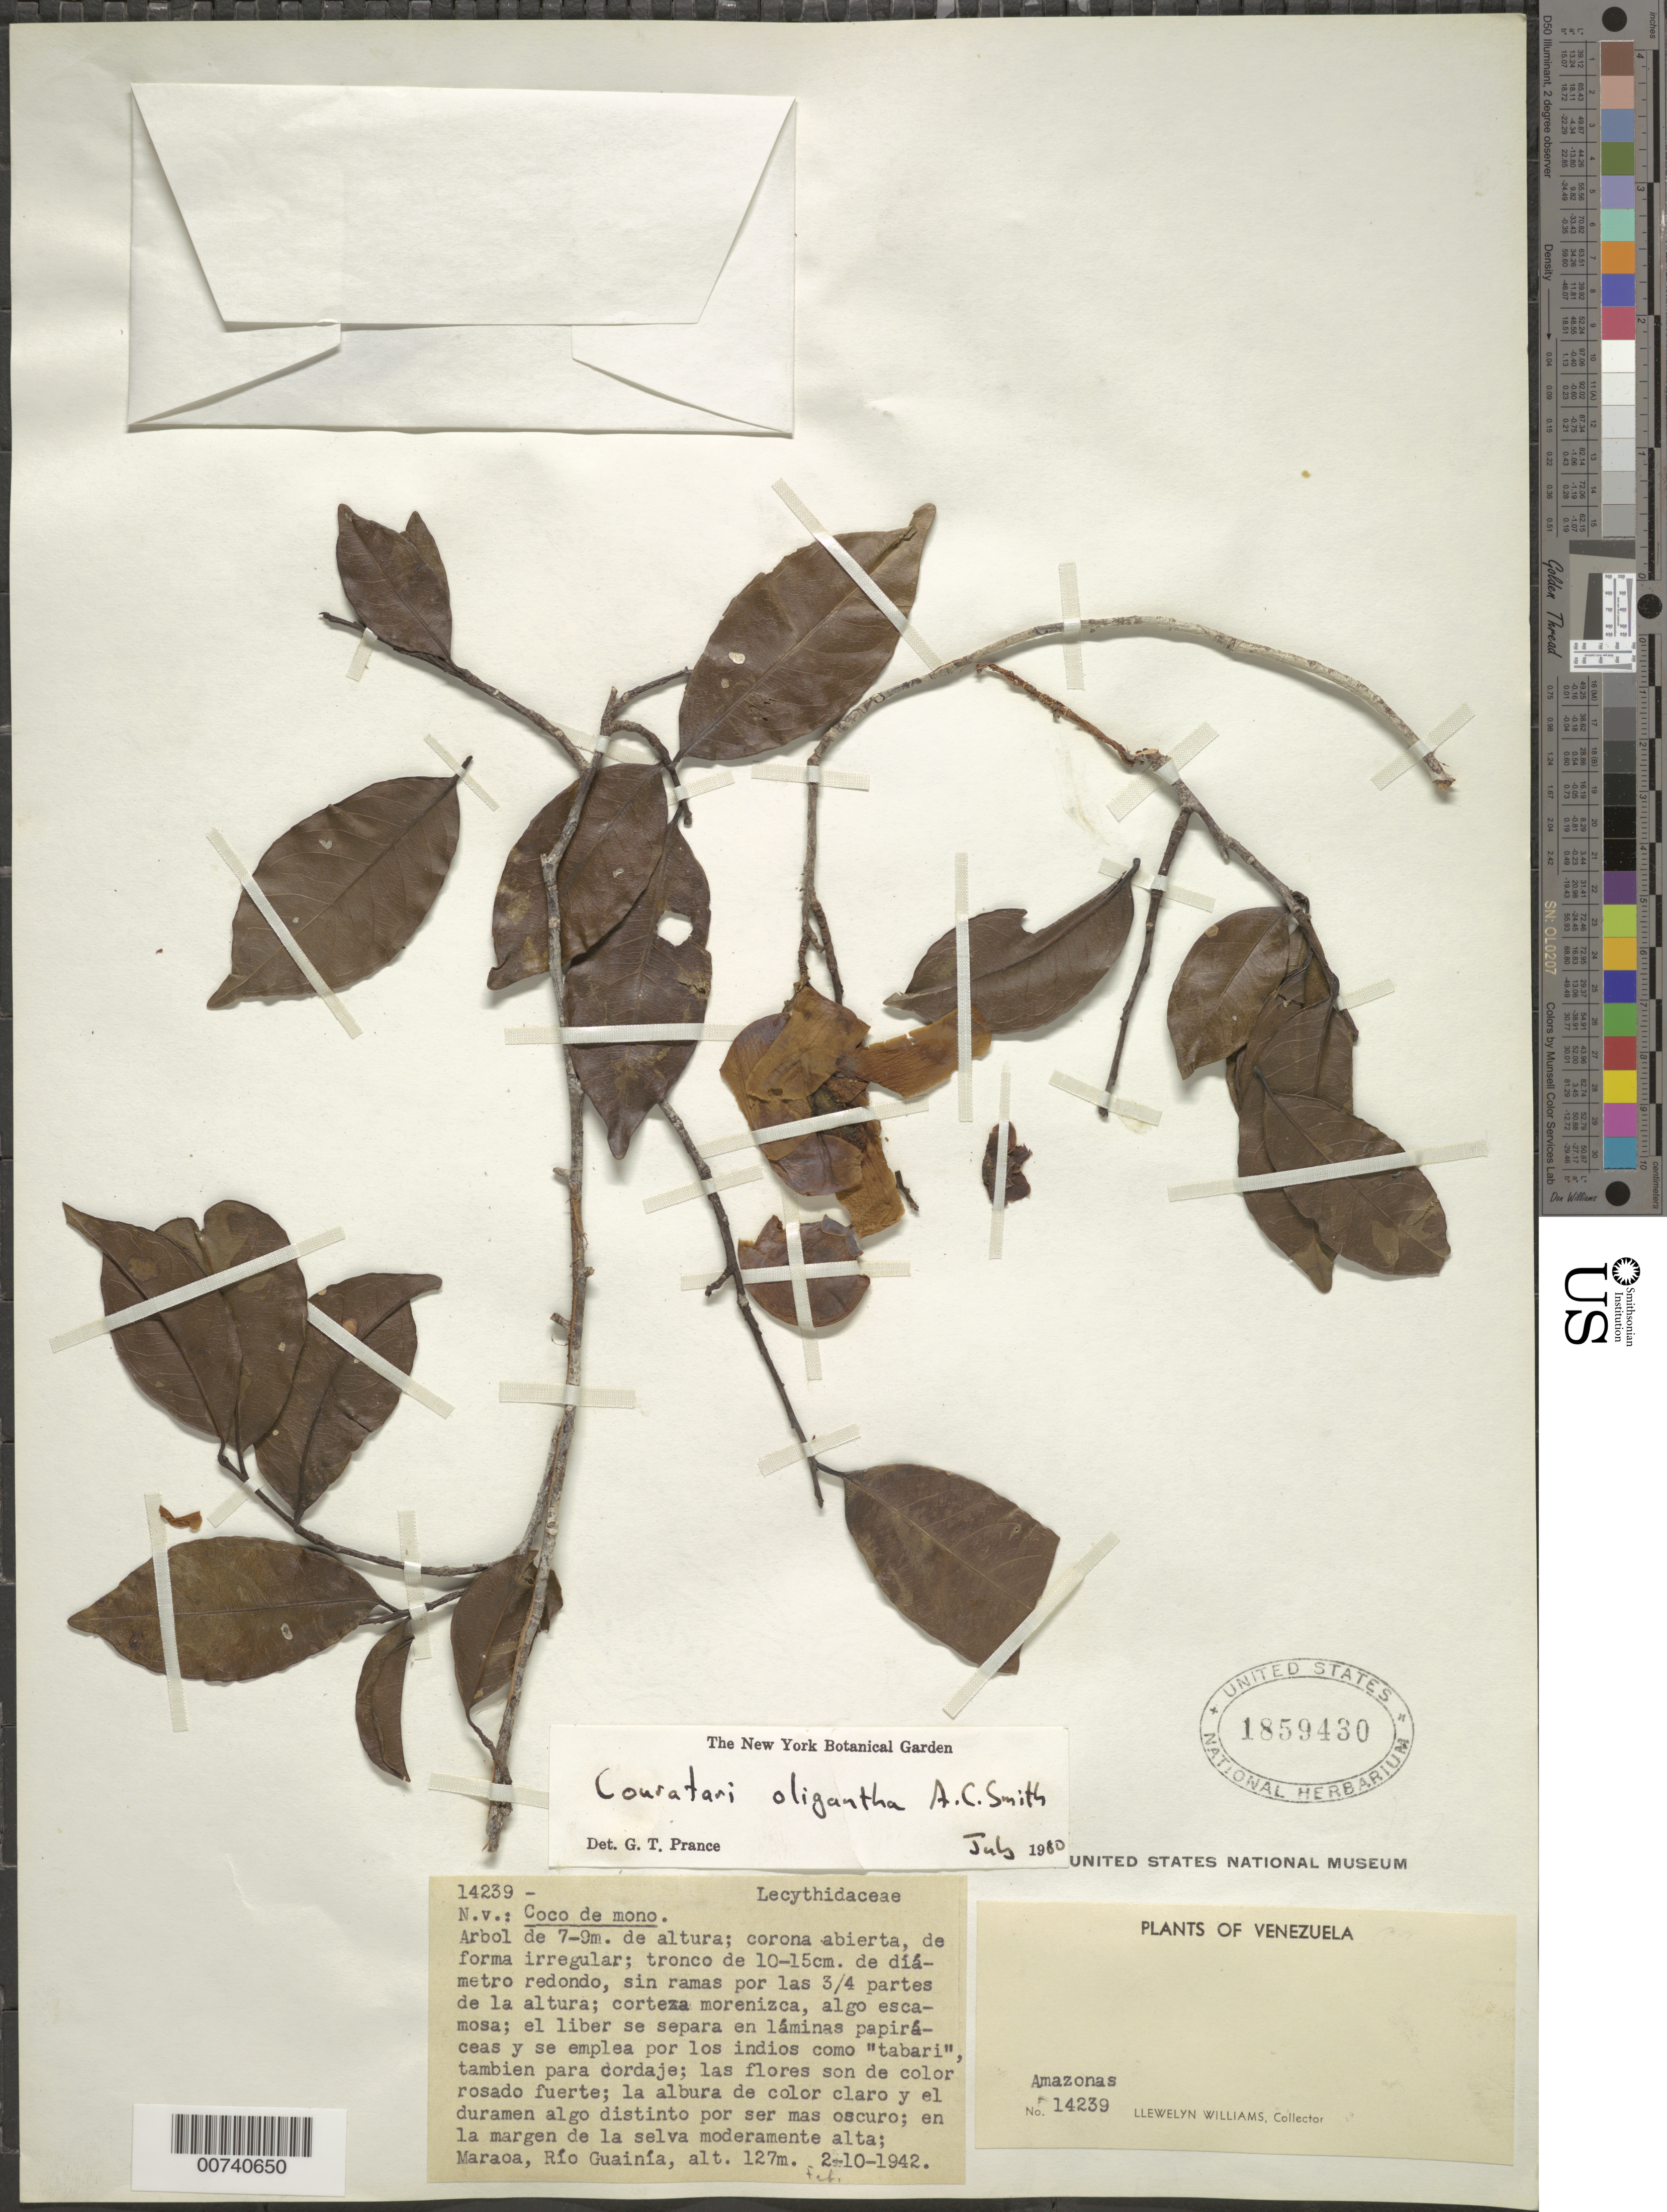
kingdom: Plantae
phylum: Tracheophyta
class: Magnoliopsida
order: Ericales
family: Lecythidaceae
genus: Couratari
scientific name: Couratari oligantha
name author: A.C. Sm.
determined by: Prance, G. T.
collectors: Ll. Williams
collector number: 14239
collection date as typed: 10-Feb-42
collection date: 1942-02-10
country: Venezuela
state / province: Amazonas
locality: Maroa, Río Guainía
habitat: Edge of forest, middle altitude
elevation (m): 127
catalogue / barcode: US 1859430